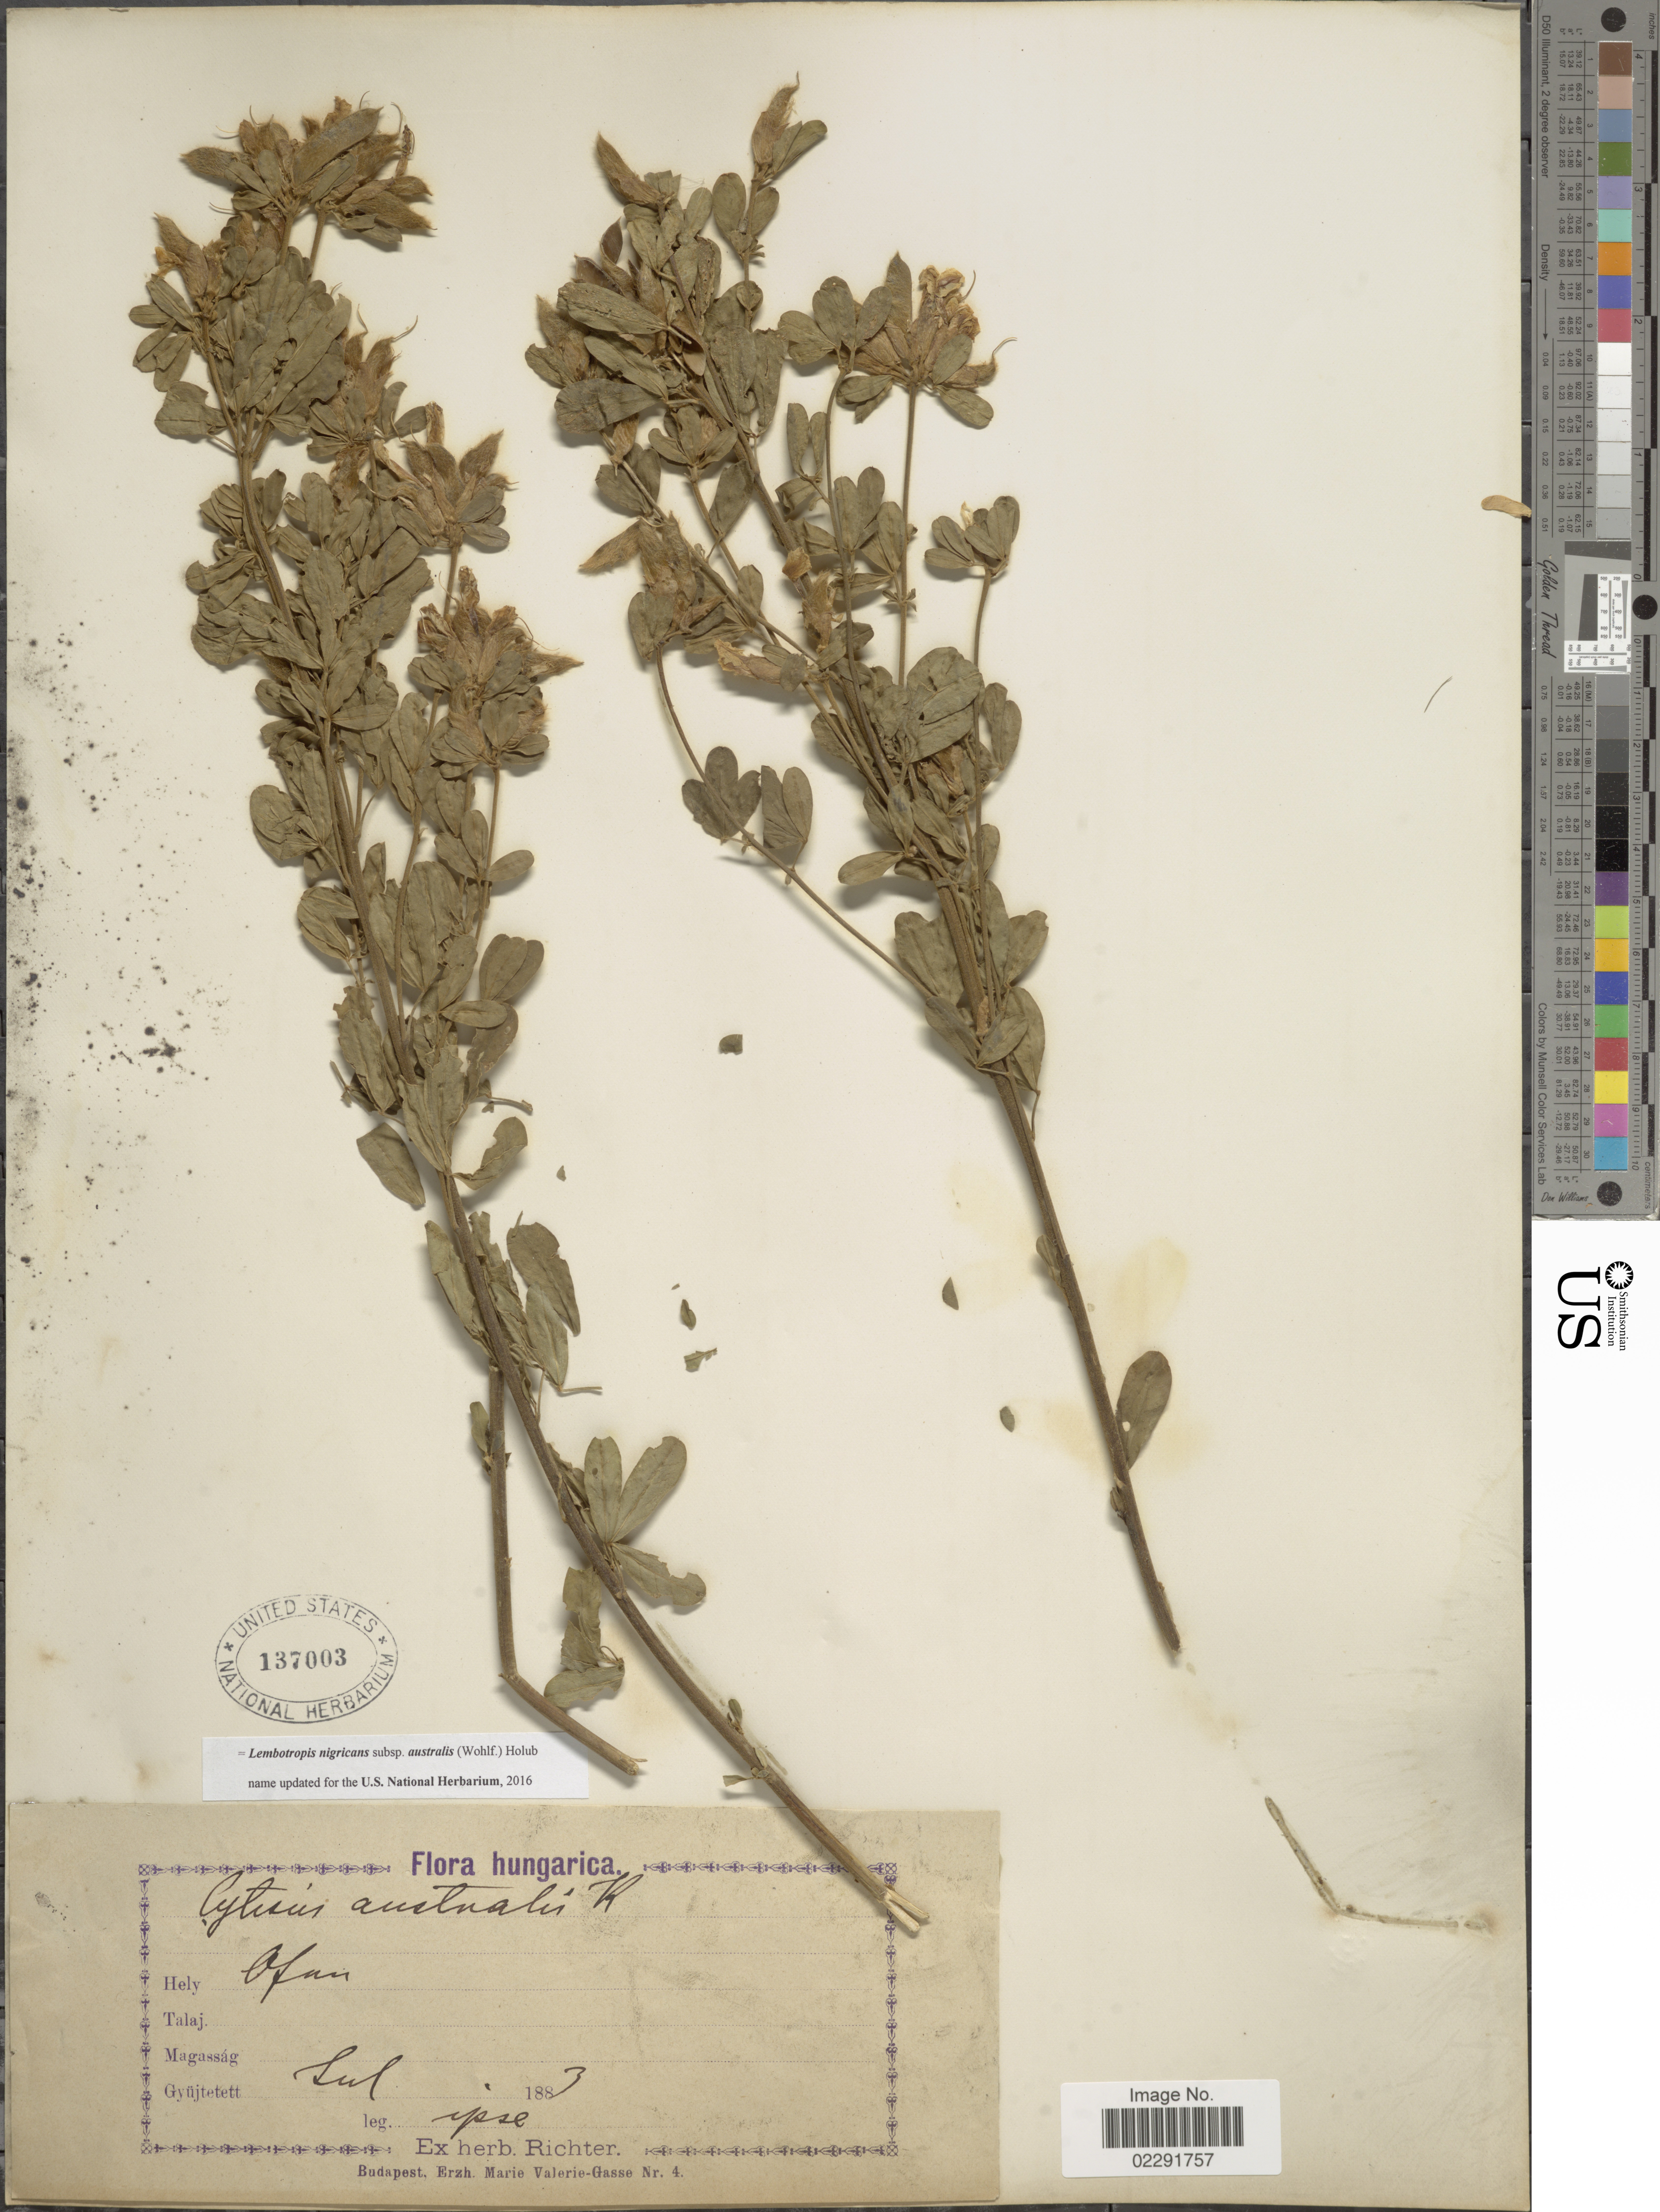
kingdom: Plantae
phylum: Tracheophyta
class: Magnoliopsida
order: Fabales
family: Fabaceae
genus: Lembotropis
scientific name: Lembotropis nigricans subsp. australis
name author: (Wohlf.) Holub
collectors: -- Richter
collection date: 1883-07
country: Hungary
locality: Hungarica, Ofan [interpreted].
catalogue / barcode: US 137003